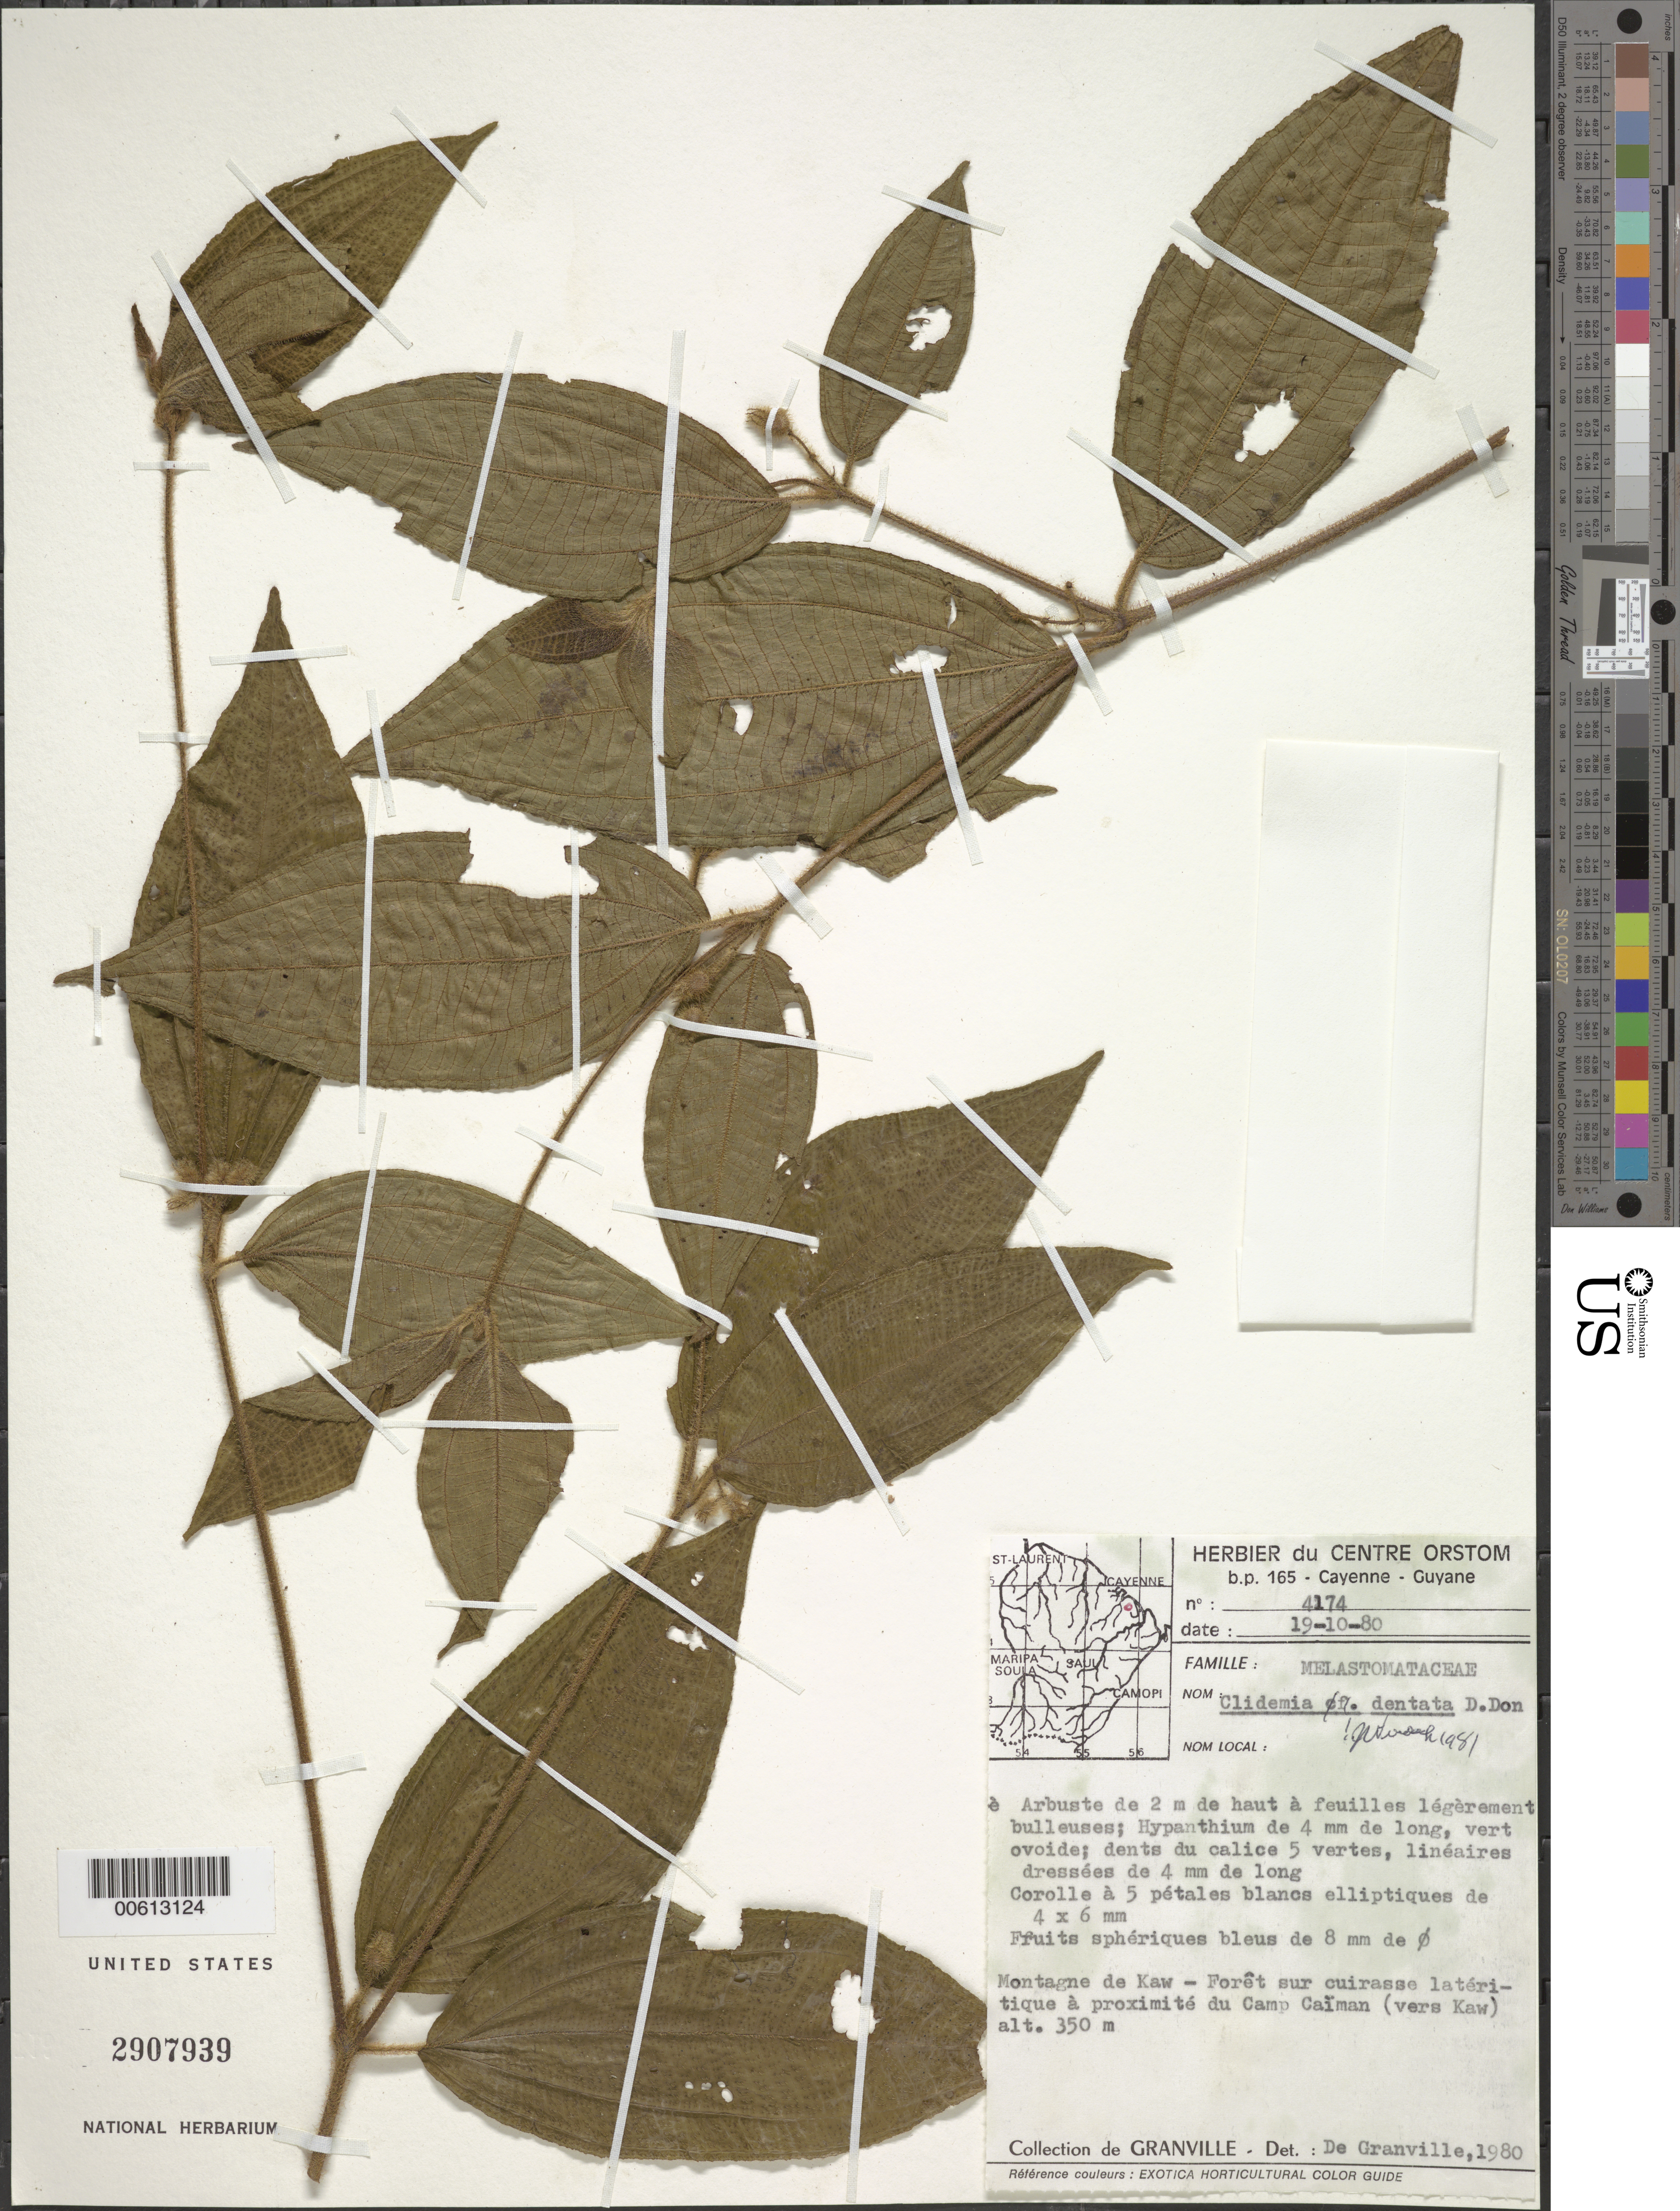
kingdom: Plantae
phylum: Tracheophyta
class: Magnoliopsida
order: Myrtales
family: Melastomataceae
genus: Clidemia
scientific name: Clidemia dentata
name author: D. Don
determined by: Wurdack, John J., (US), US (UNITED STATES)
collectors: J.-J. de Granville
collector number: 4174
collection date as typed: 19-Oct-80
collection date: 1980-10-19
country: French Guiana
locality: Montagne de Kaw, Camp Caïman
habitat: Foret sur cuirasse lateritique a proximite du Camp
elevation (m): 350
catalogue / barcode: US 2907939